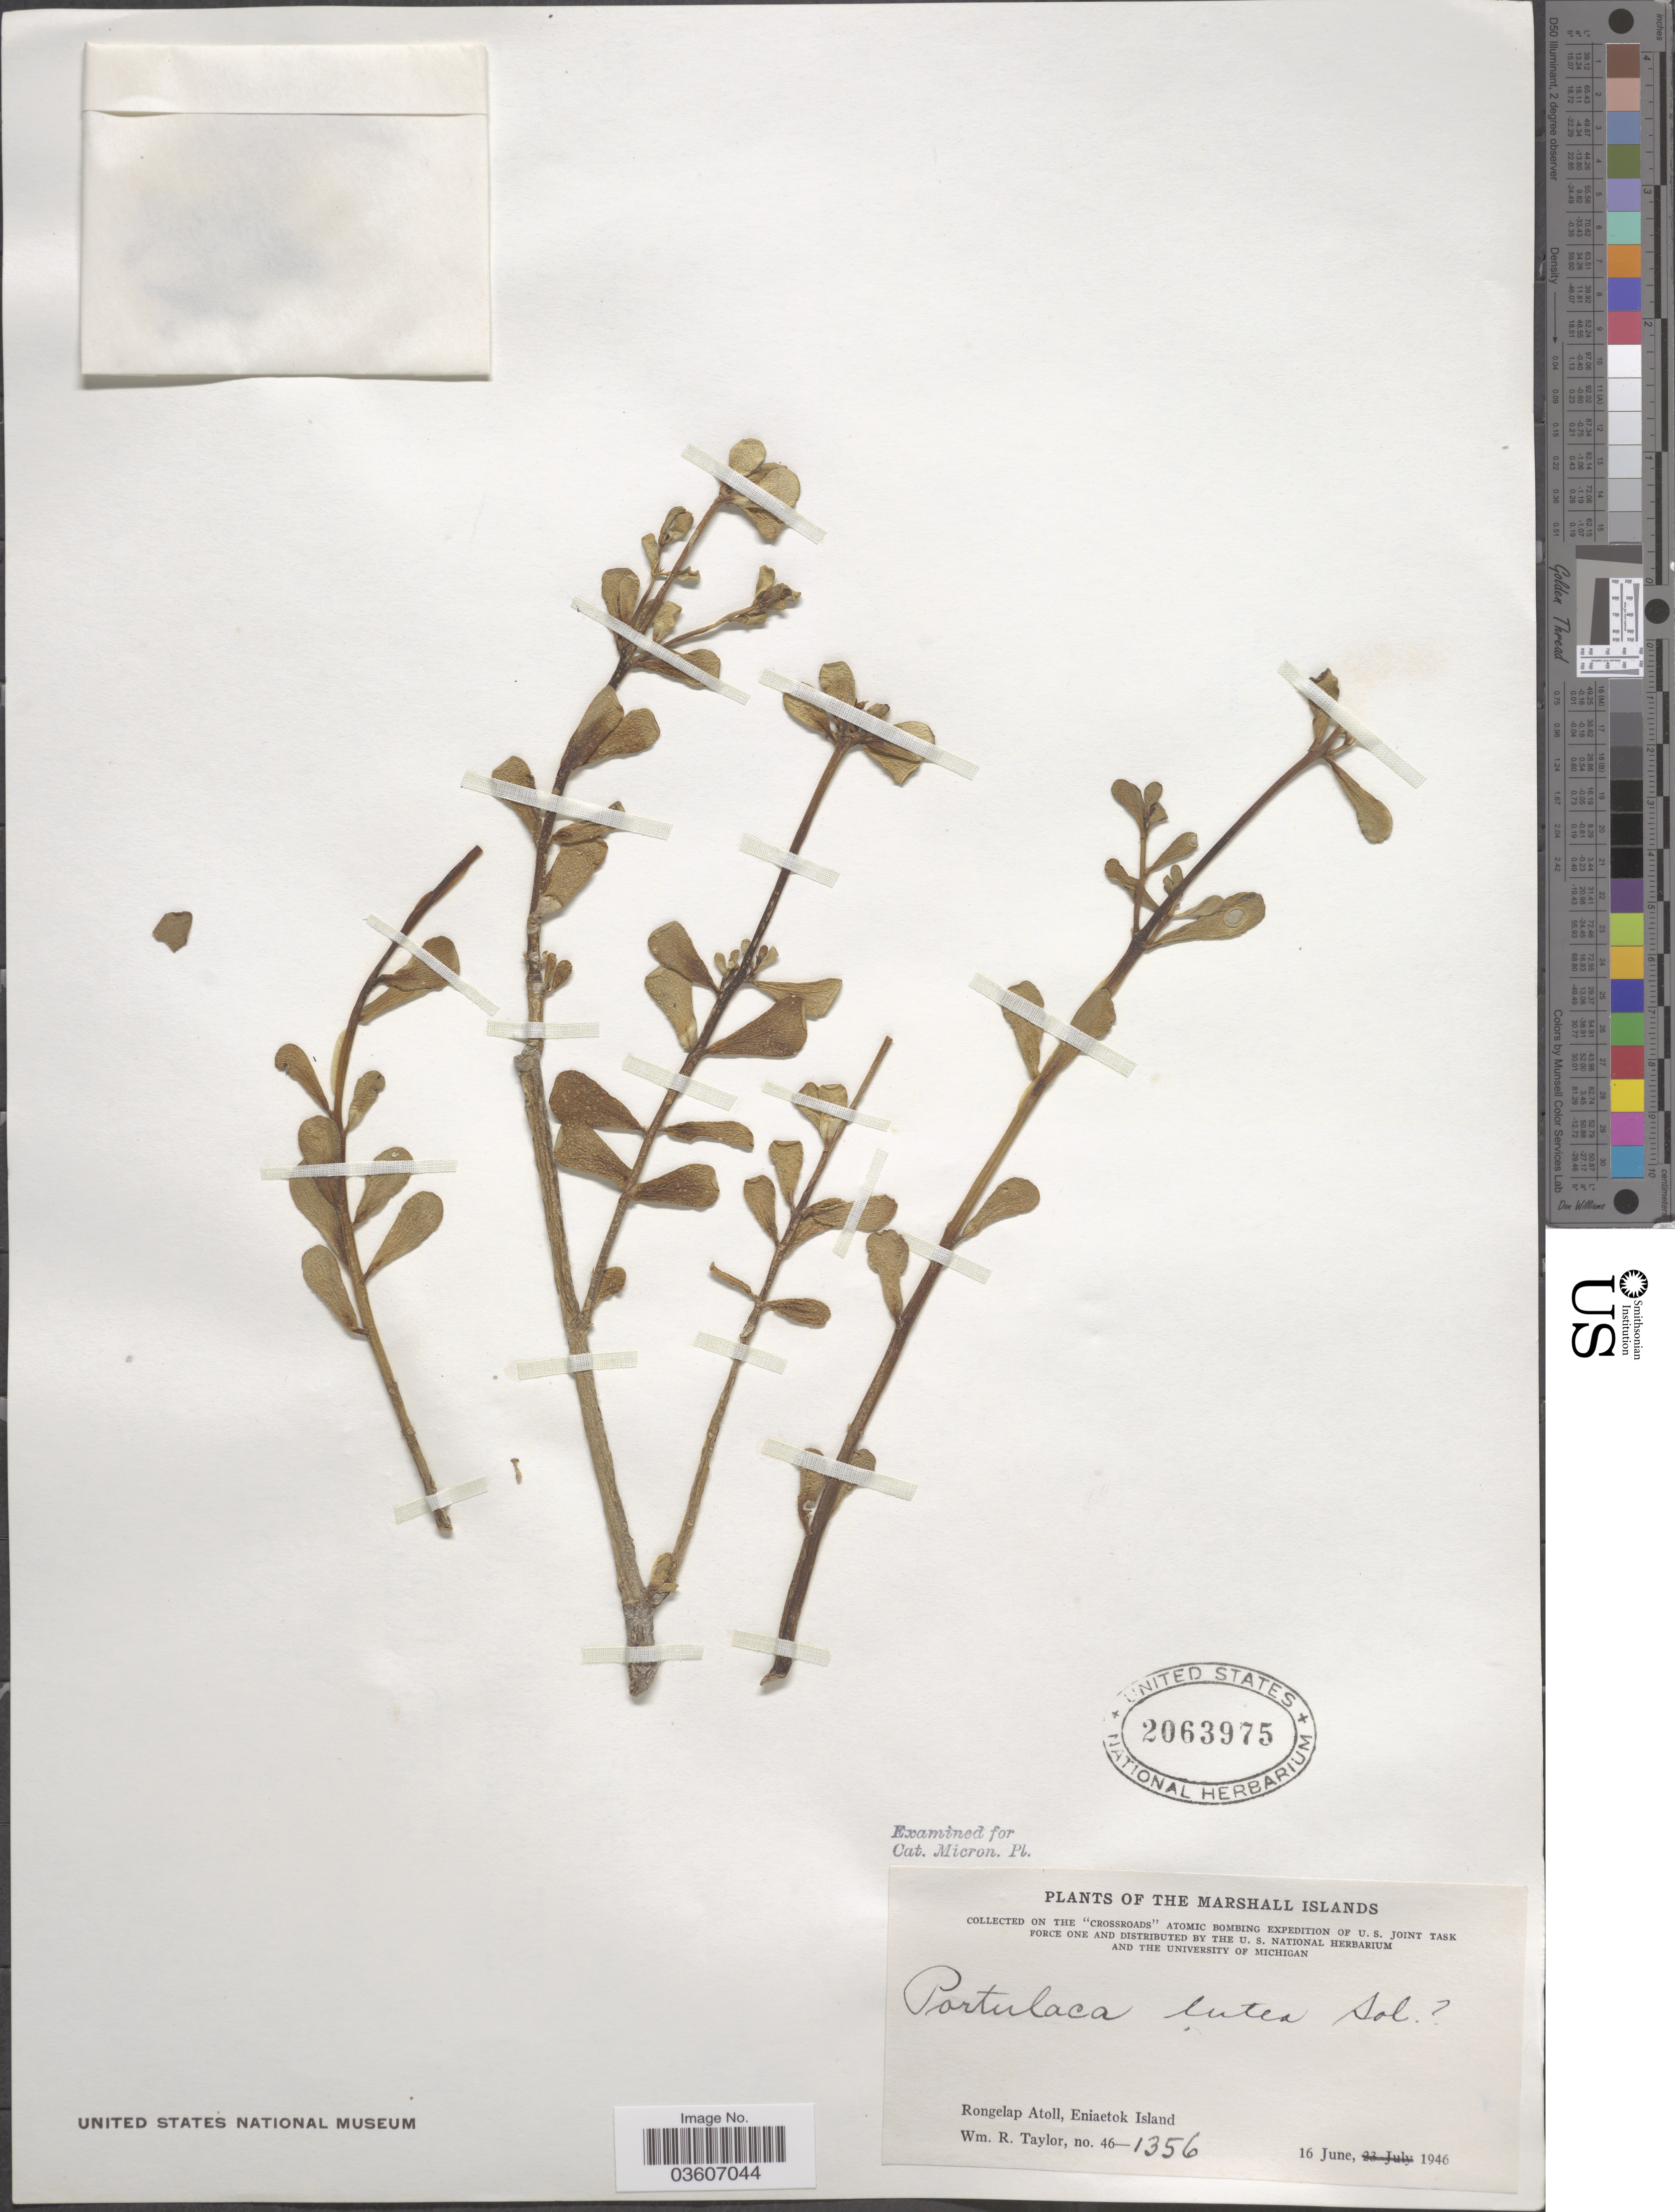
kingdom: Plantae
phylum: Tracheophyta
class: Magnoliopsida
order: Caryophyllales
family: Portulacaceae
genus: Portulaca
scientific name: Portulaca lutea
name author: Sol. ex G. Forst.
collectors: W. R. Taylor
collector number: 46-1356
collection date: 1946-06-16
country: Marshall Islands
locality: Rongelap Atoll, Eniaetok Island.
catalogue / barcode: US 2063975